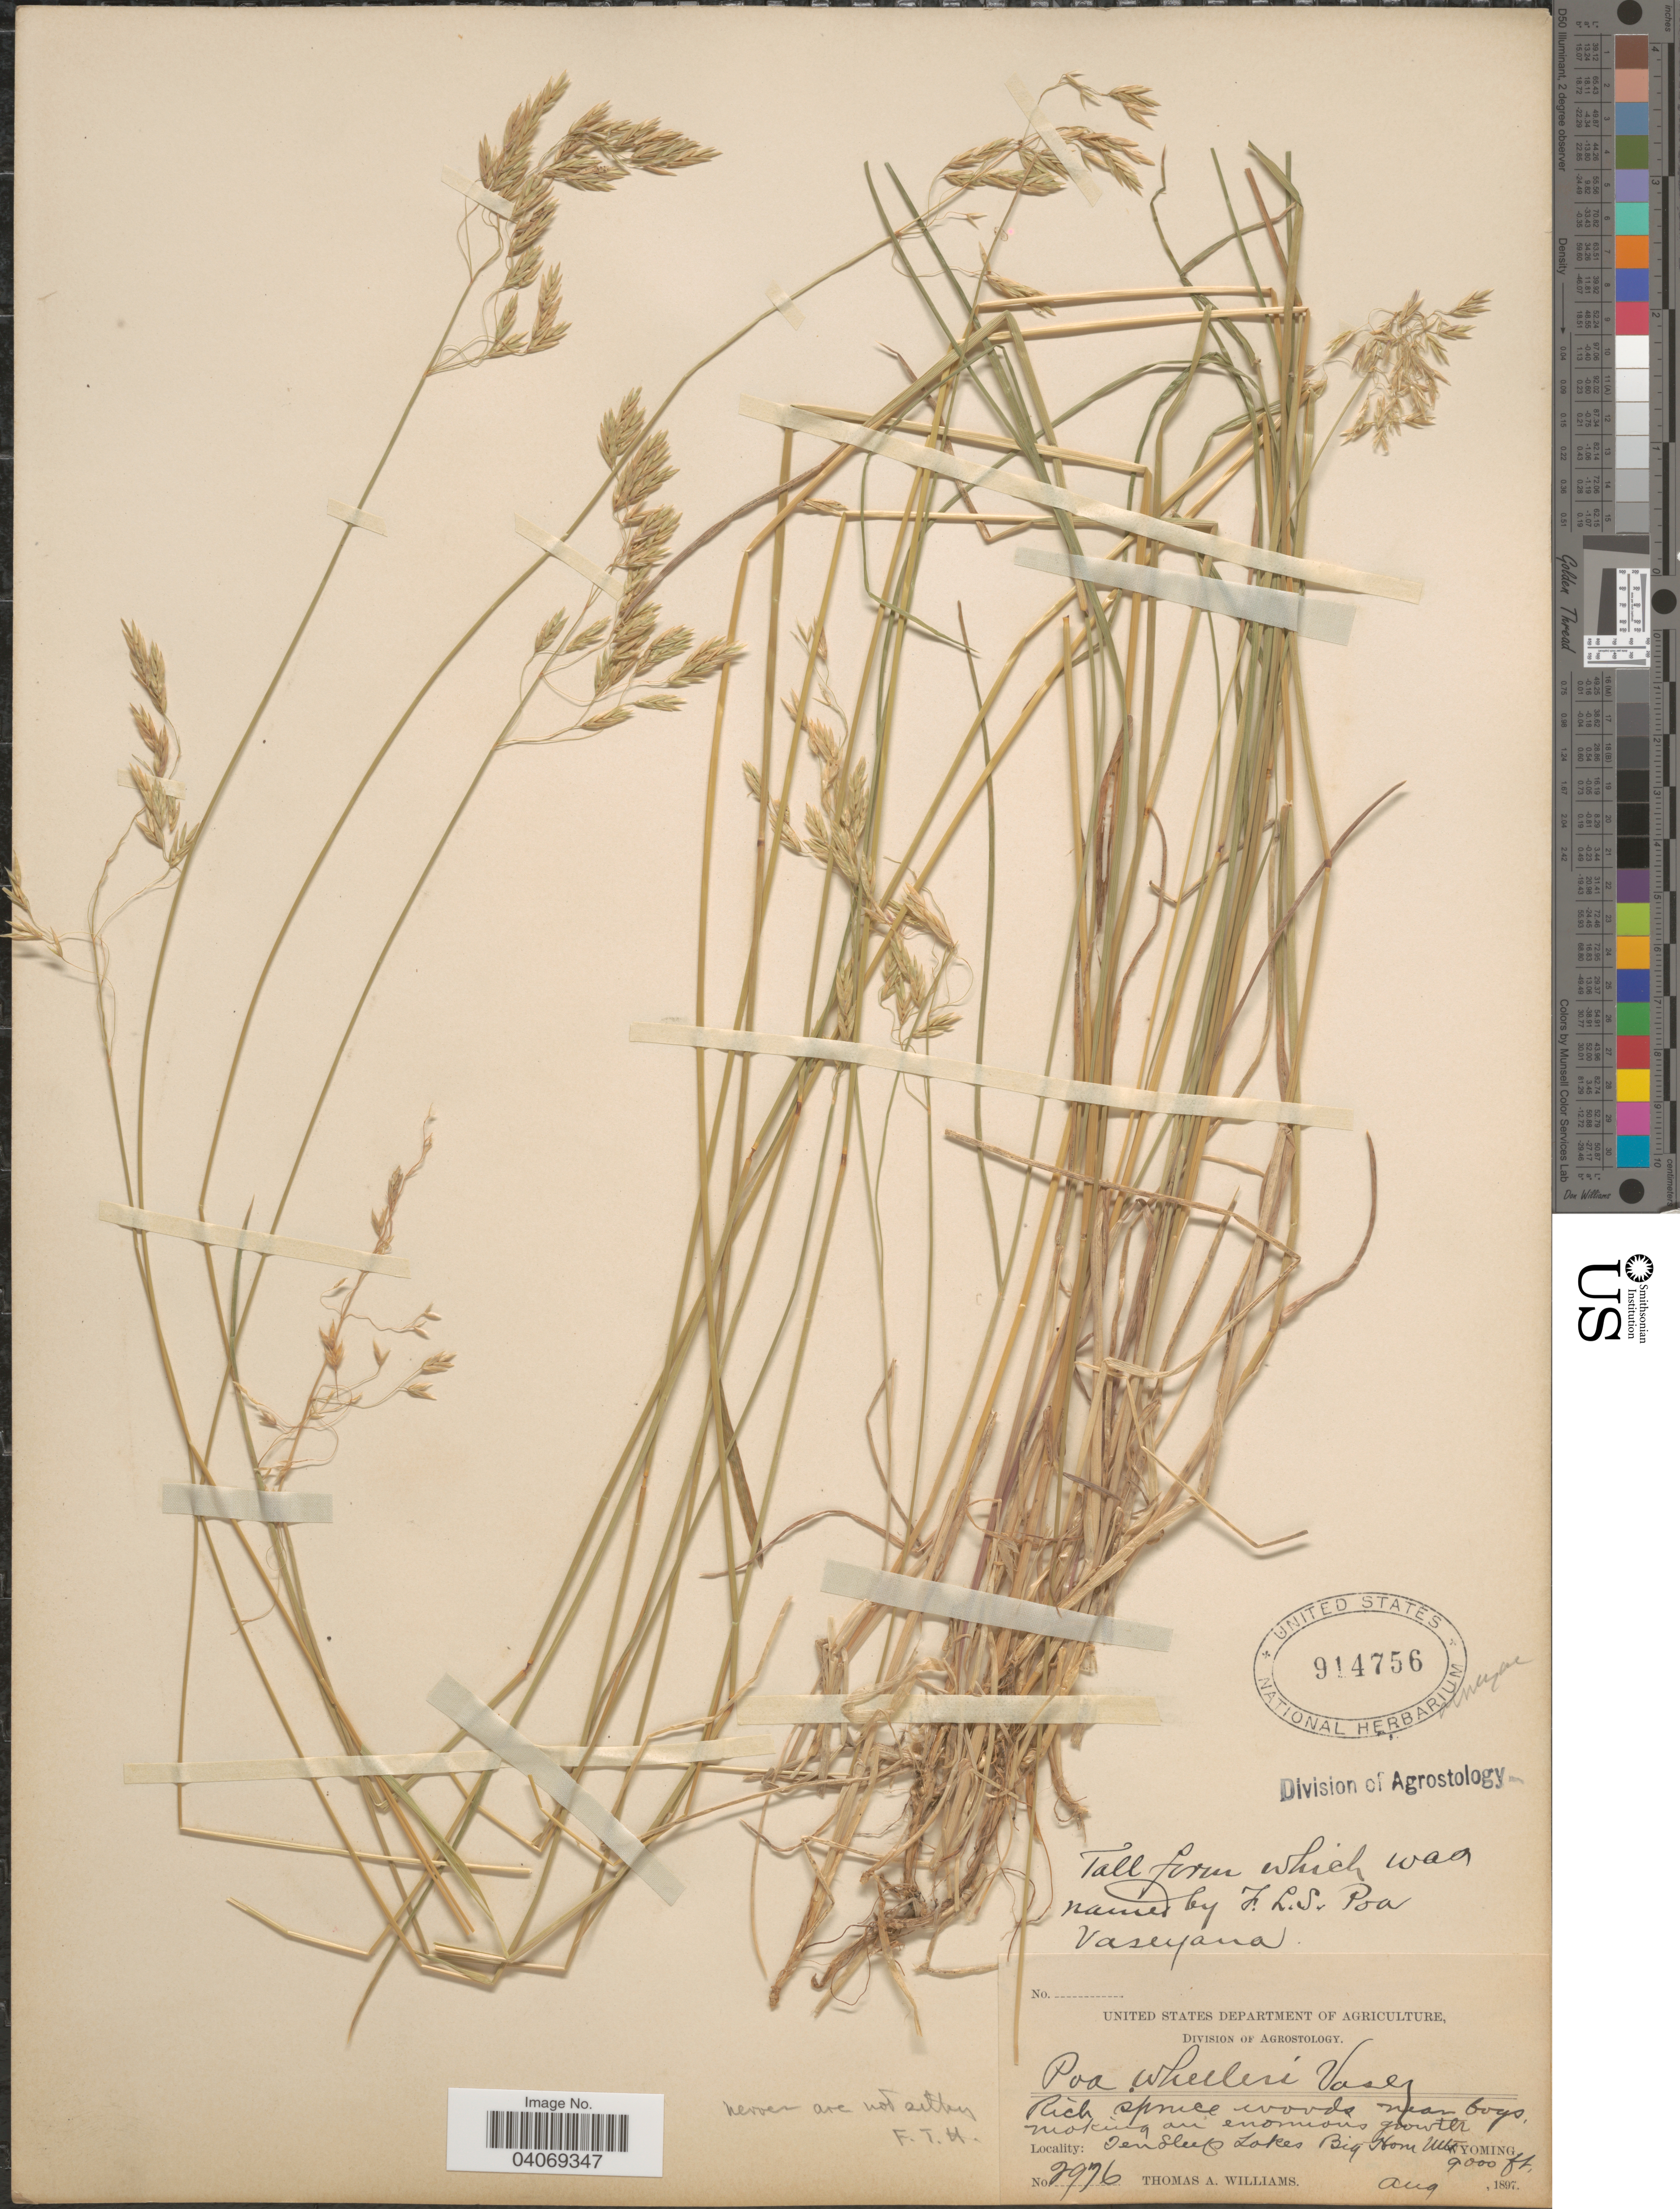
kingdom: Plantae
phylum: Tracheophyta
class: Liliopsida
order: Poales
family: Poaceae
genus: Poa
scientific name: Poa wheeleri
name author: Vasey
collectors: T. A. Williams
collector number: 2976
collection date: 1897-08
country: United States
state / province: Wyoming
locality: Ten Sleep Lakes. Big Horn Mts.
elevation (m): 2743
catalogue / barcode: US 914756